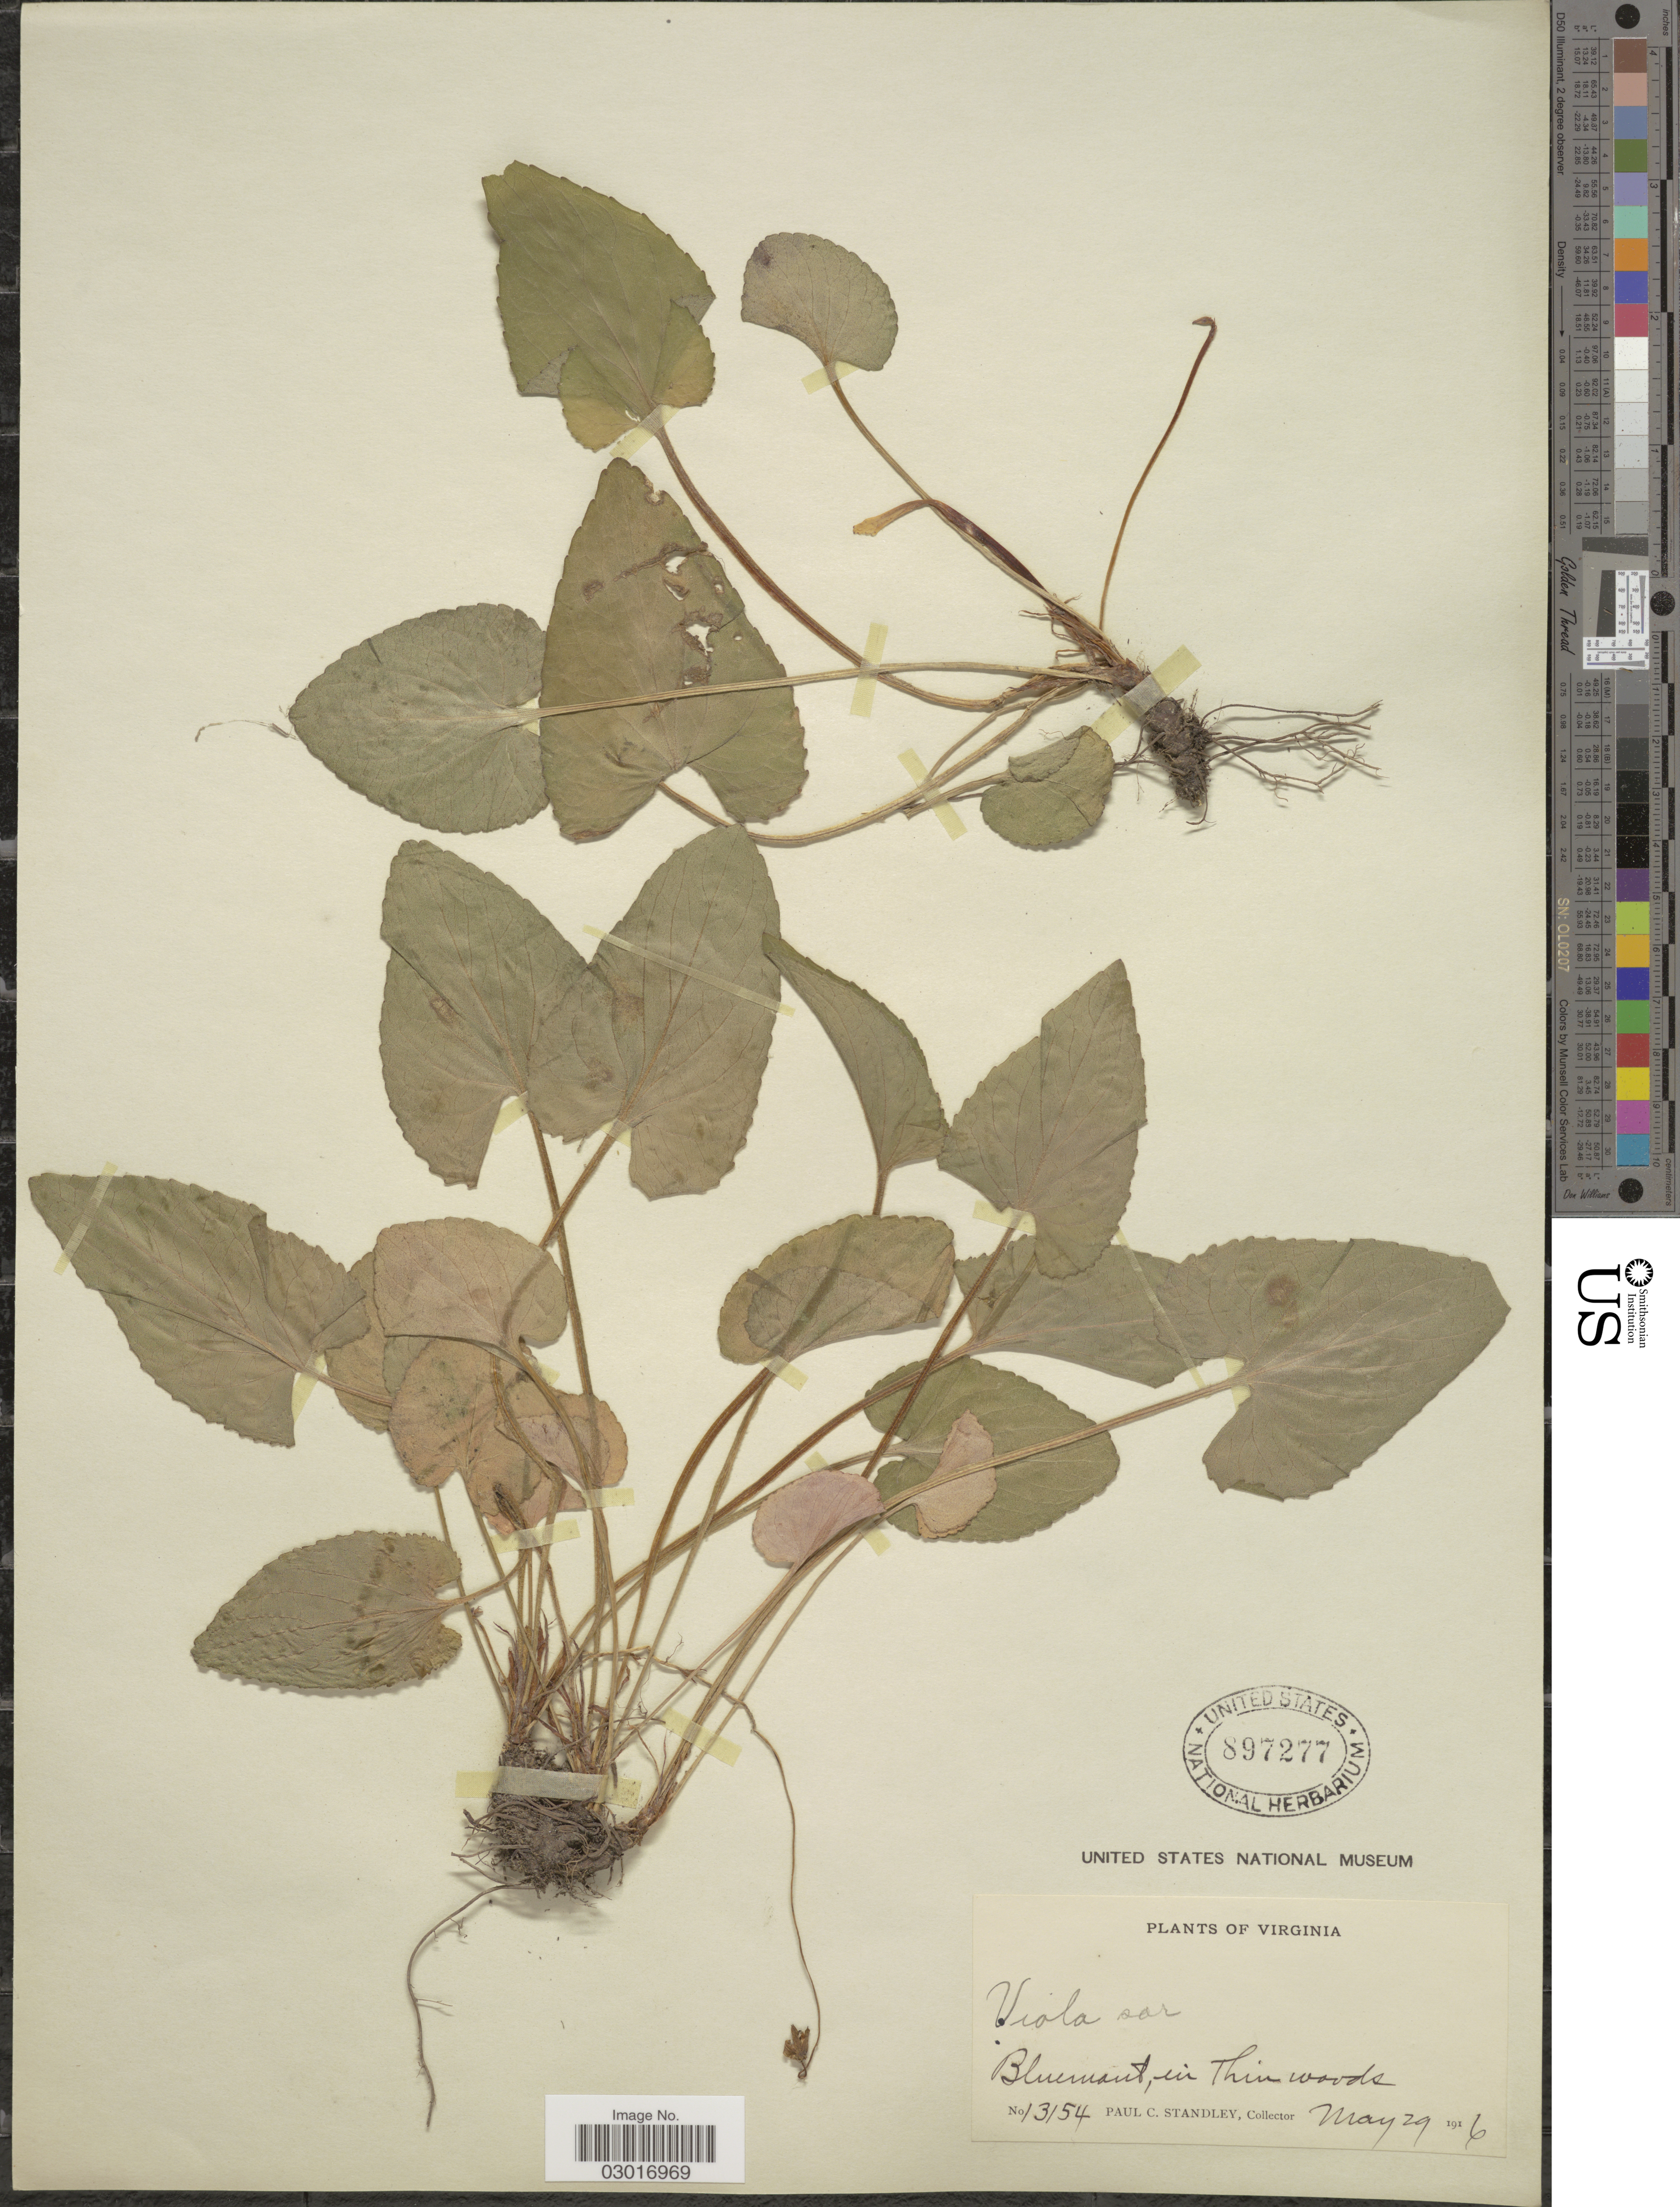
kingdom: Plantae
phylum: Tracheophyta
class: Magnoliopsida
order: Malpighiales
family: Violaceae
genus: Viola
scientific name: Viola sororia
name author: Willd.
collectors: P. C. Standley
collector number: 13154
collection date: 1916-05-29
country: United States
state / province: Virginia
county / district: Loudoun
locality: Bluemont, in thin woods.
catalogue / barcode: US 897277